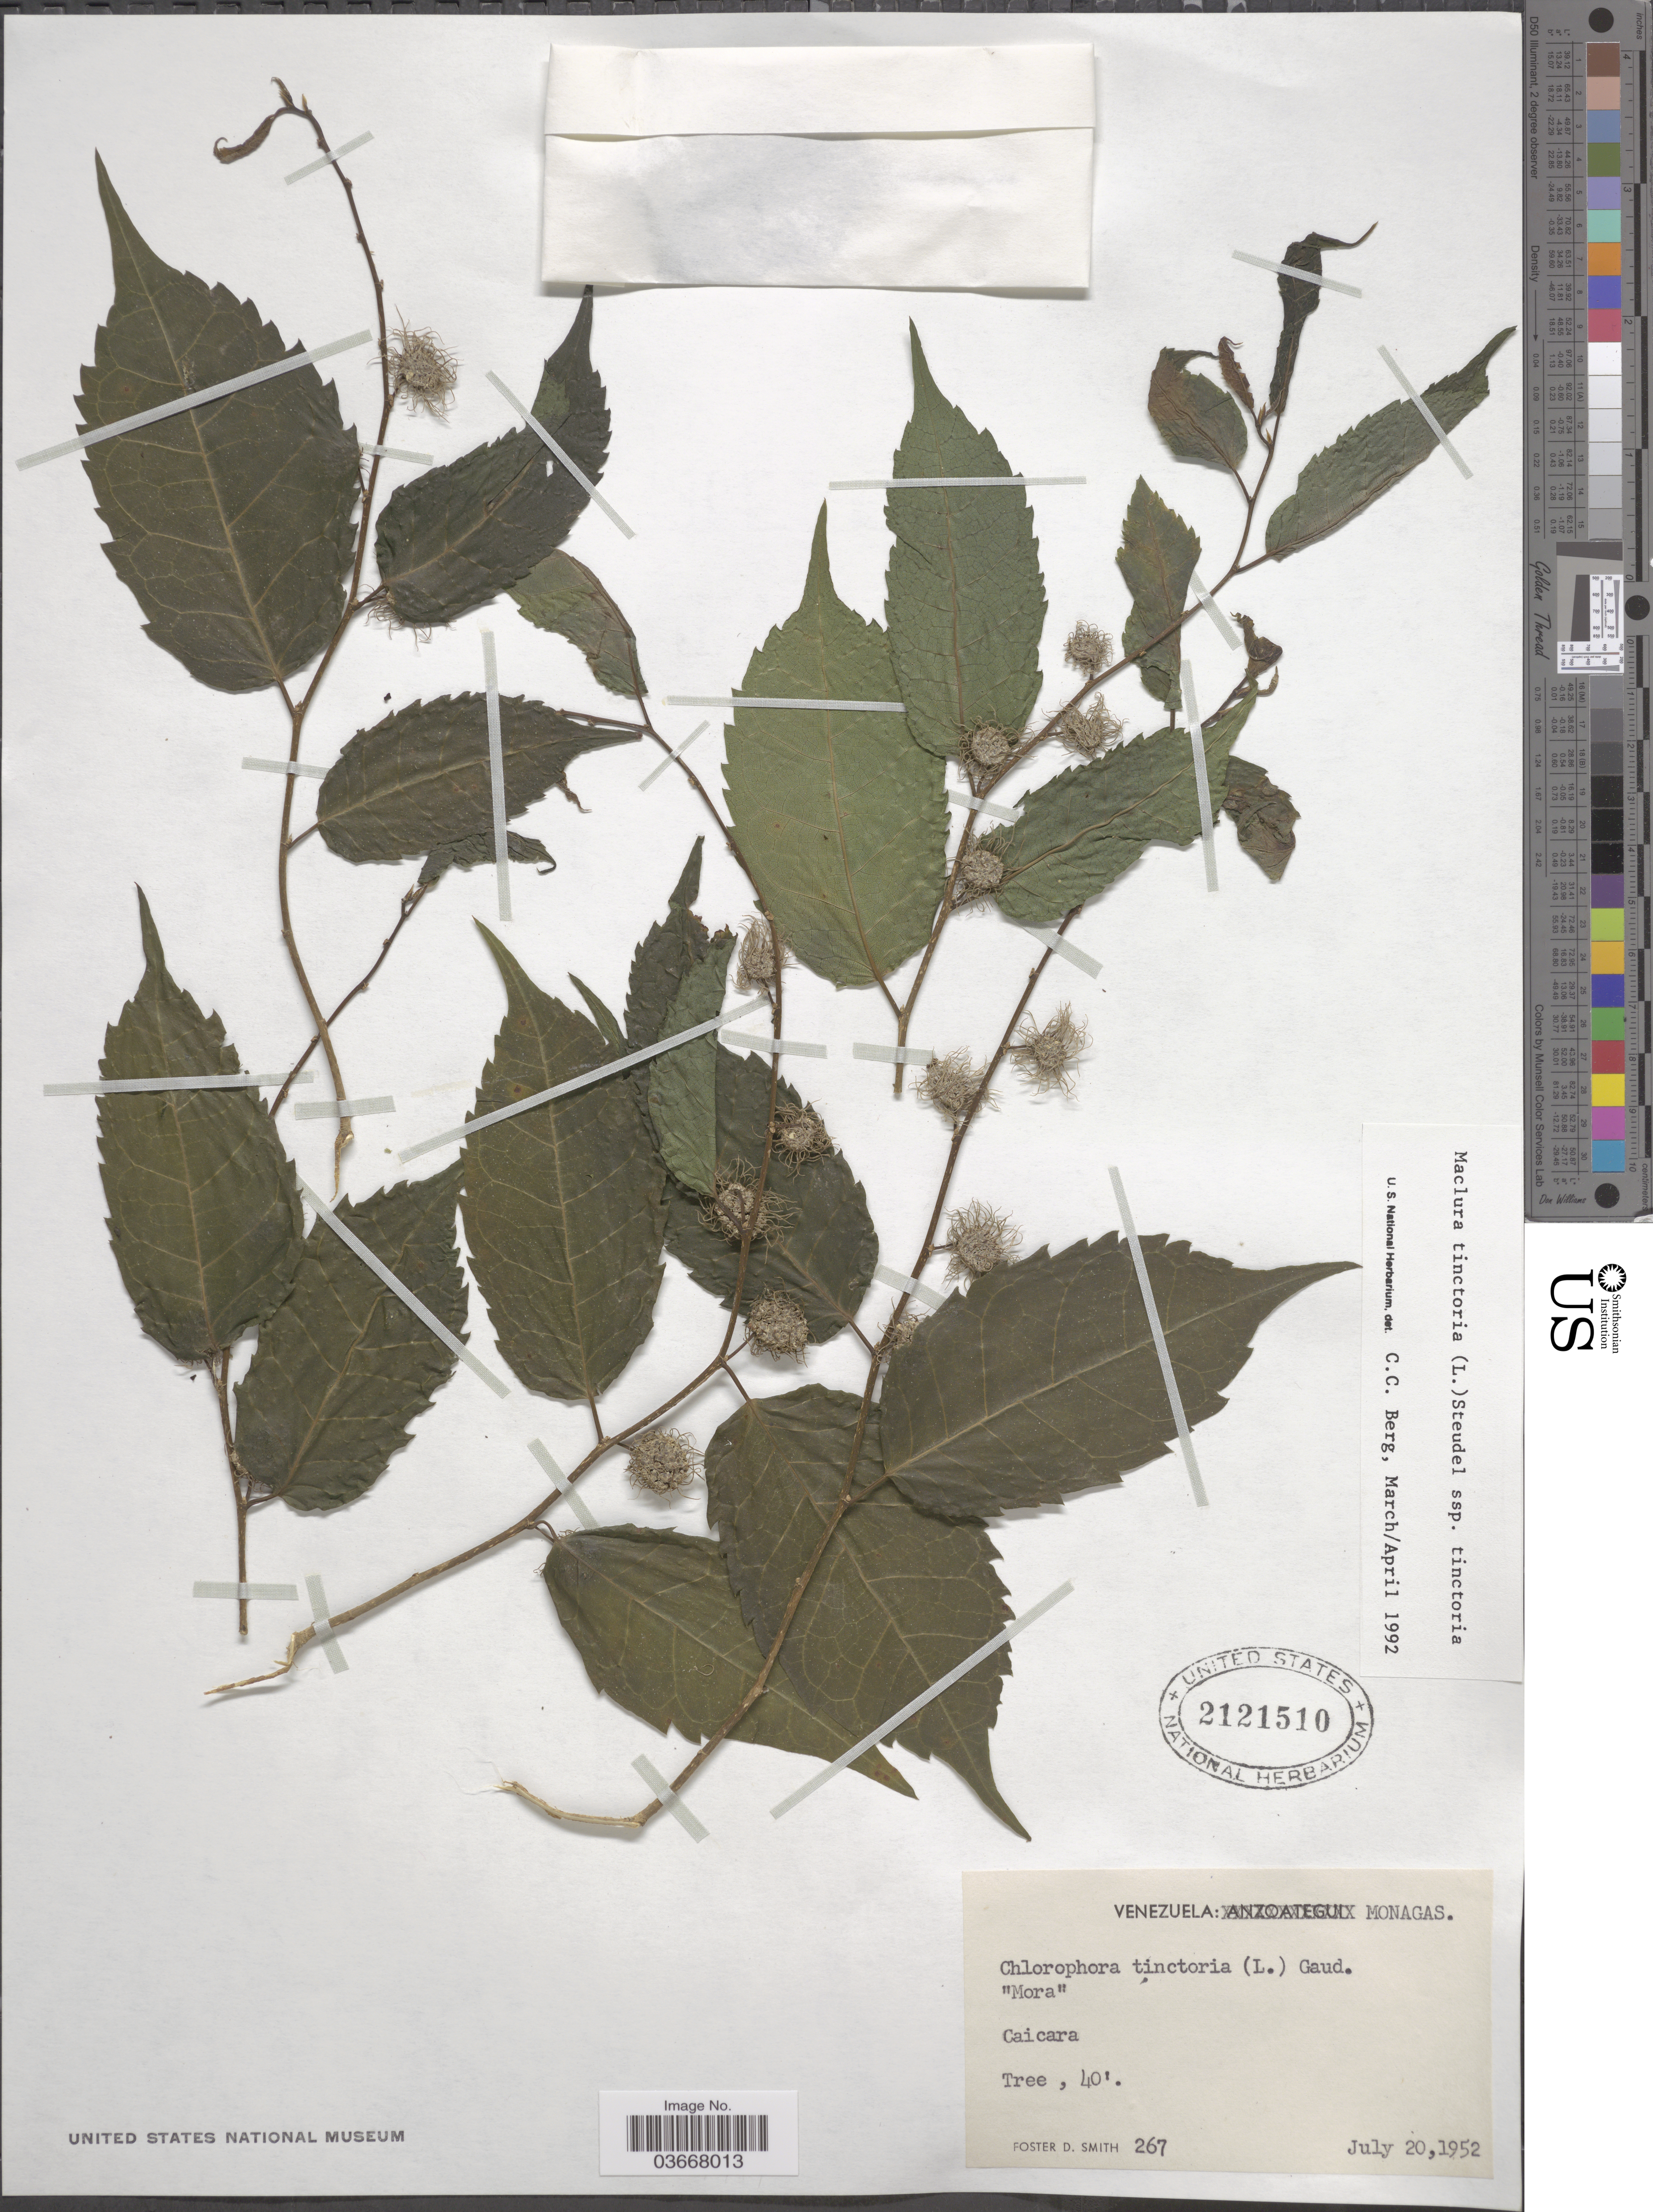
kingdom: Plantae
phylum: Tracheophyta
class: Magnoliopsida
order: Rosales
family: Moraceae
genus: Maclura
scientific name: Maclura tinctoria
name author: (L.) D. Don ex Steud.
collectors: F. Smith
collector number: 267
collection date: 1952-07-20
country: Venezuela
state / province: Monagas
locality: Caicara.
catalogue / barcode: US 2121510